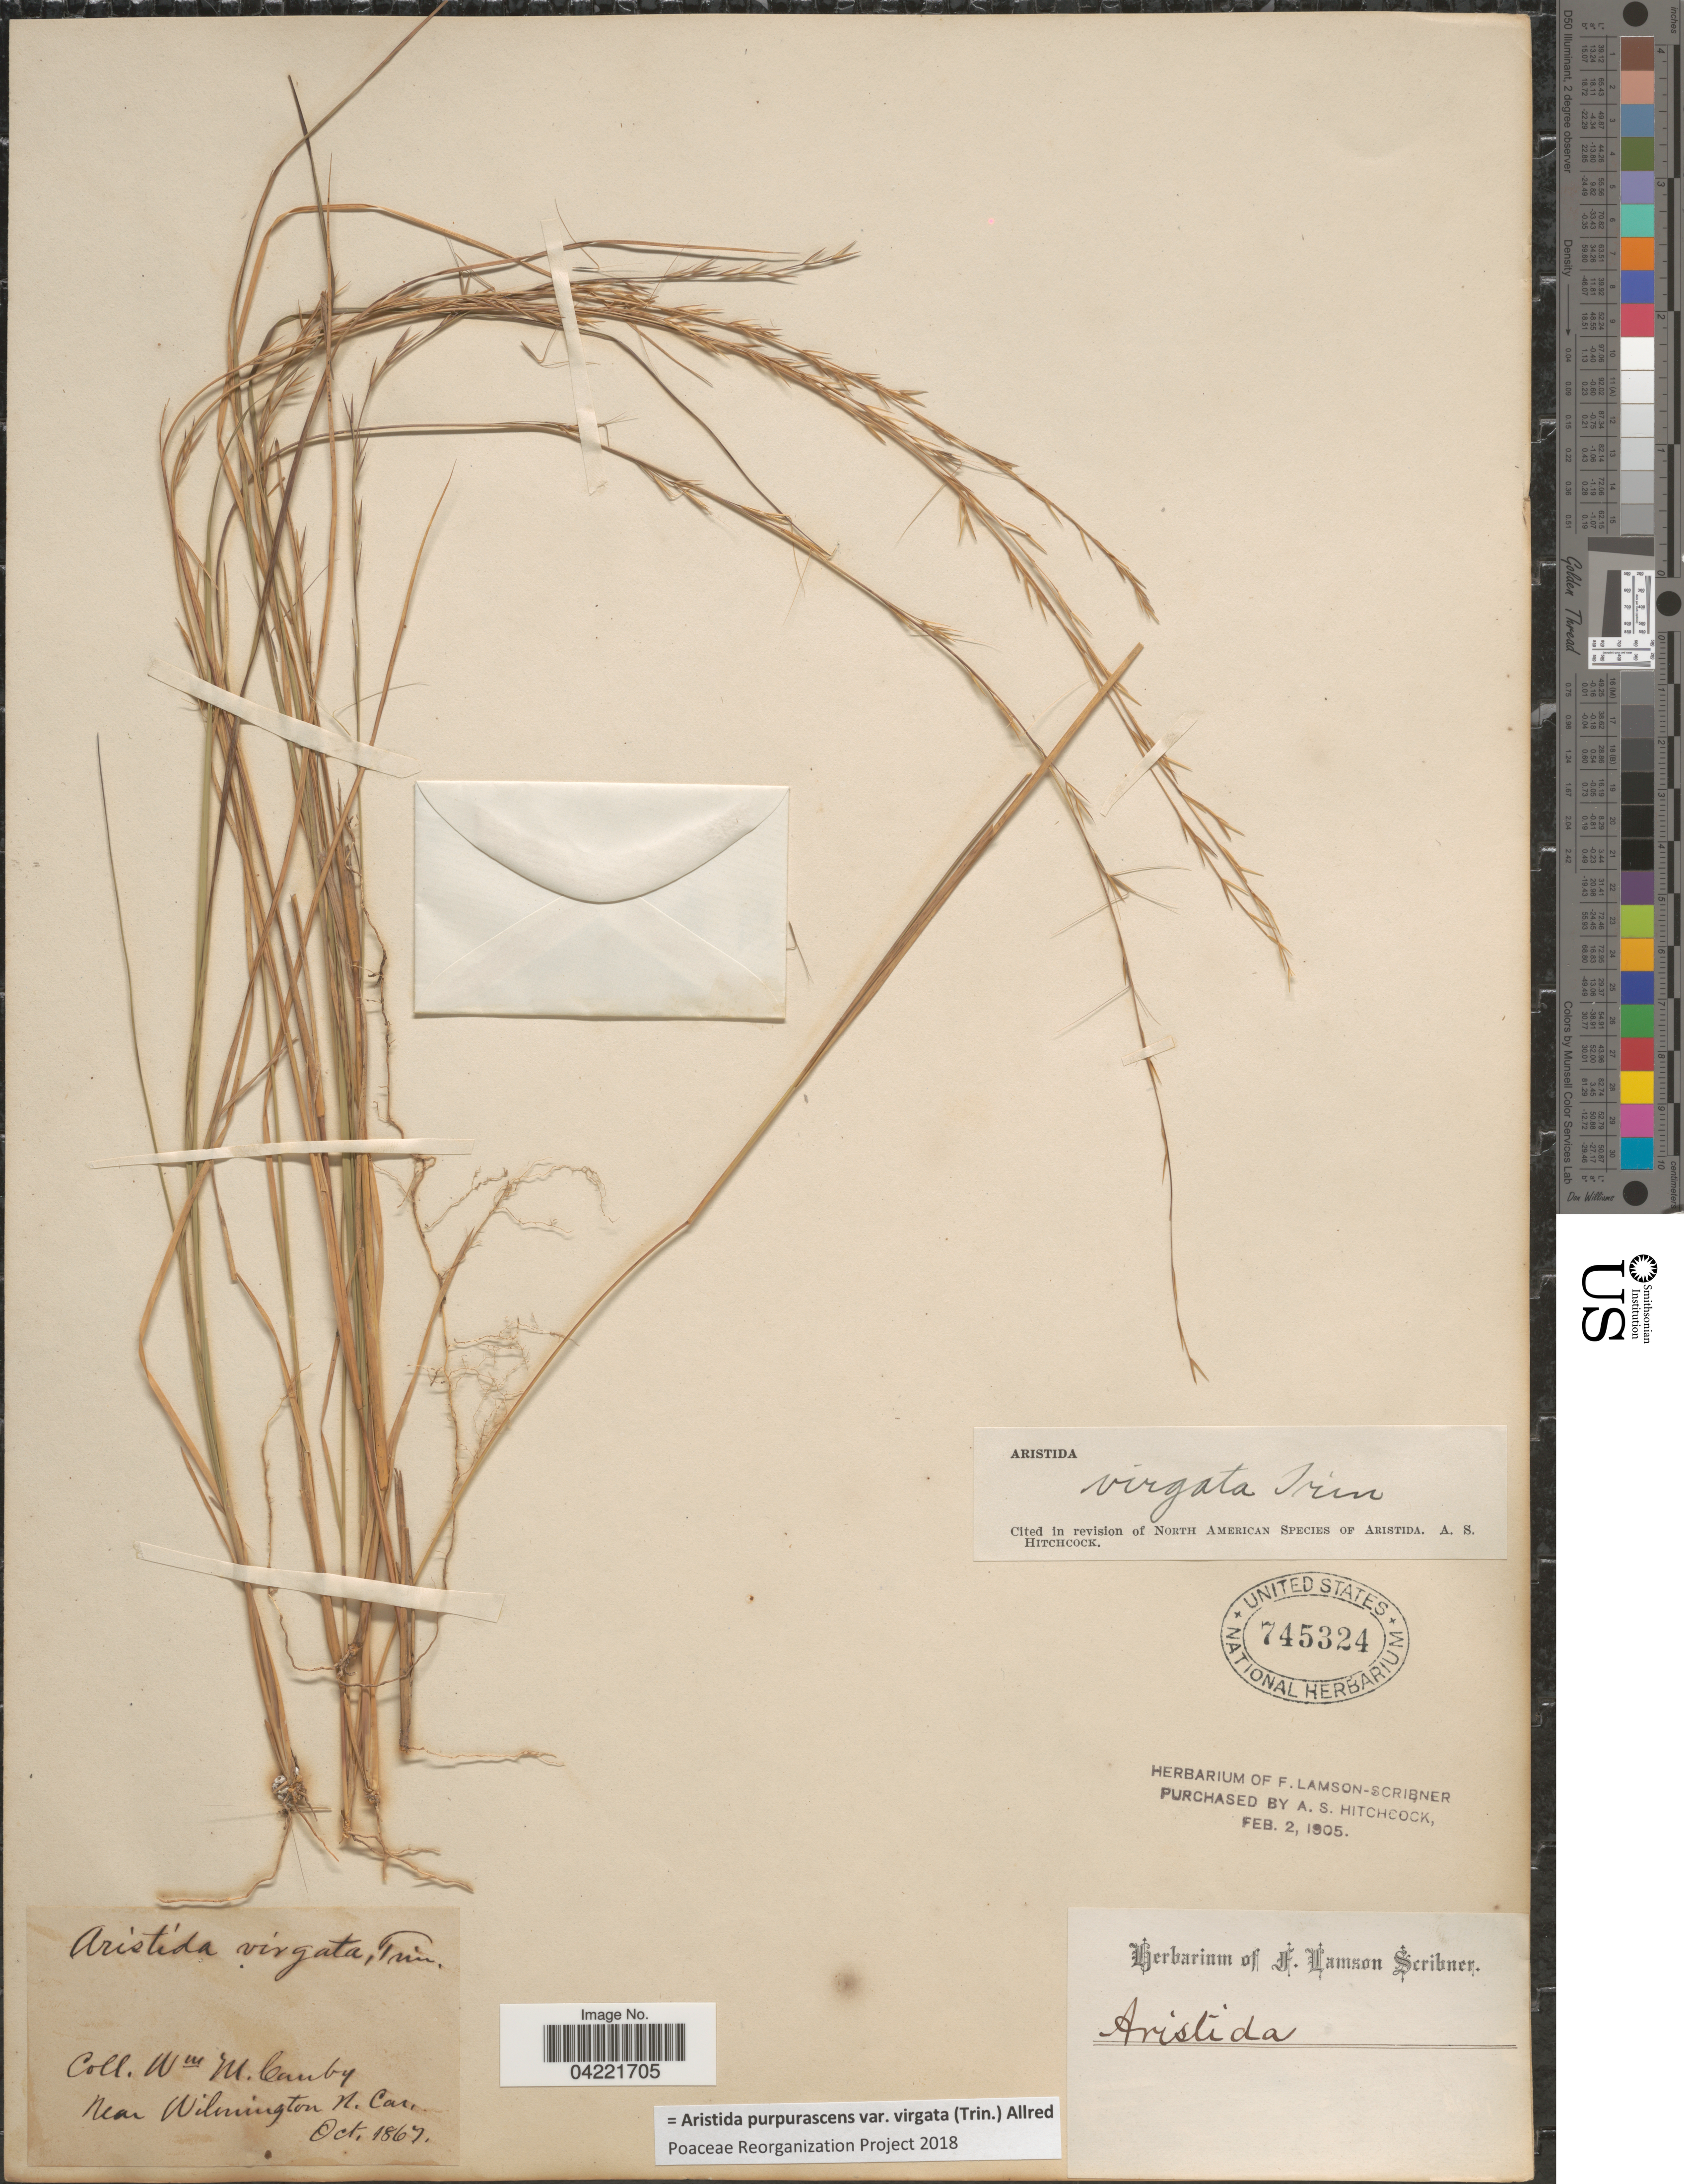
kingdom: Plantae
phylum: Tracheophyta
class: Liliopsida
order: Poales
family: Poaceae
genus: Aristida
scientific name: Aristida purpurascens var. virgata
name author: (Trin.) Allred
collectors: W. M. Canby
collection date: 1867-10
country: United States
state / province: North Carolina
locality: Near Wilmington.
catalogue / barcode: US 745324